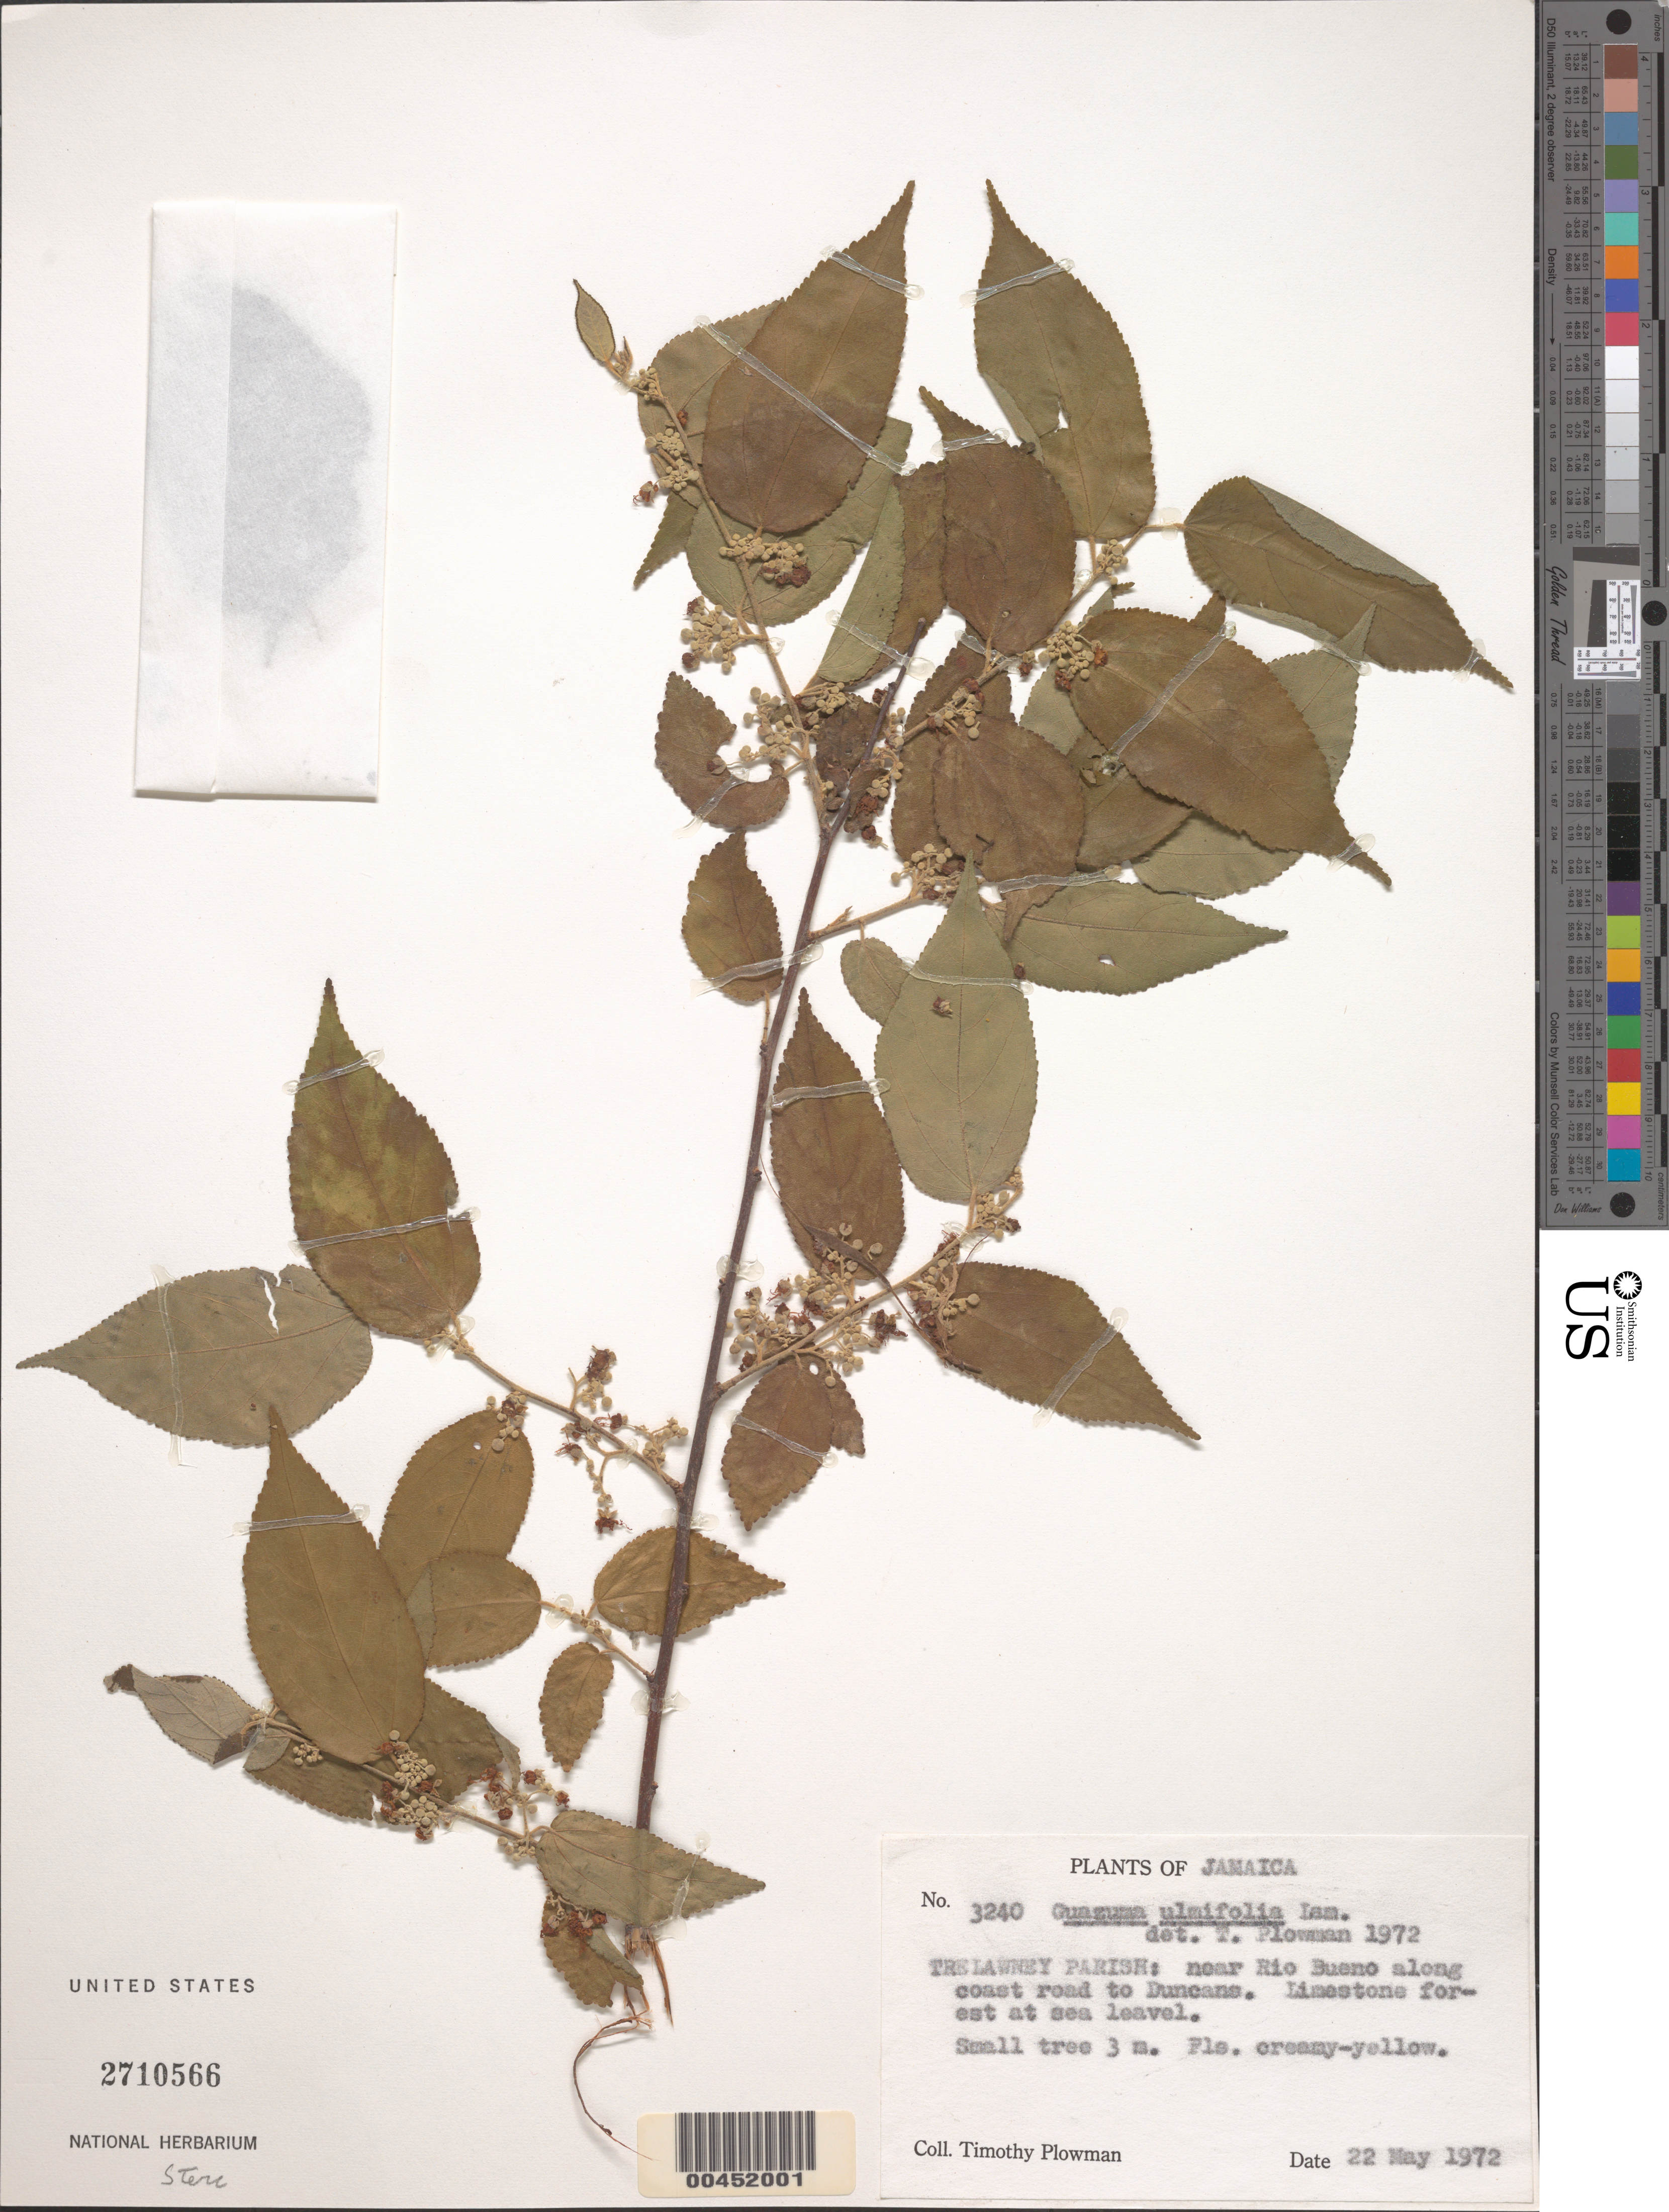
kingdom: Plantae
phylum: Tracheophyta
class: Magnoliopsida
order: Malvales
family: Malvaceae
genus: Guazuma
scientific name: Guazuma ulmifolia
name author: Lam.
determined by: Plowman, Timothy C.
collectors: T. Plowman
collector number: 3240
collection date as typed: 22 May 1972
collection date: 1972-05-22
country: Jamaica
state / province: Trelawny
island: Greater Antilles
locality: Near Rio Bueno along coast road to Duncans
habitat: Limestone forest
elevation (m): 0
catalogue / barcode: US 2710566